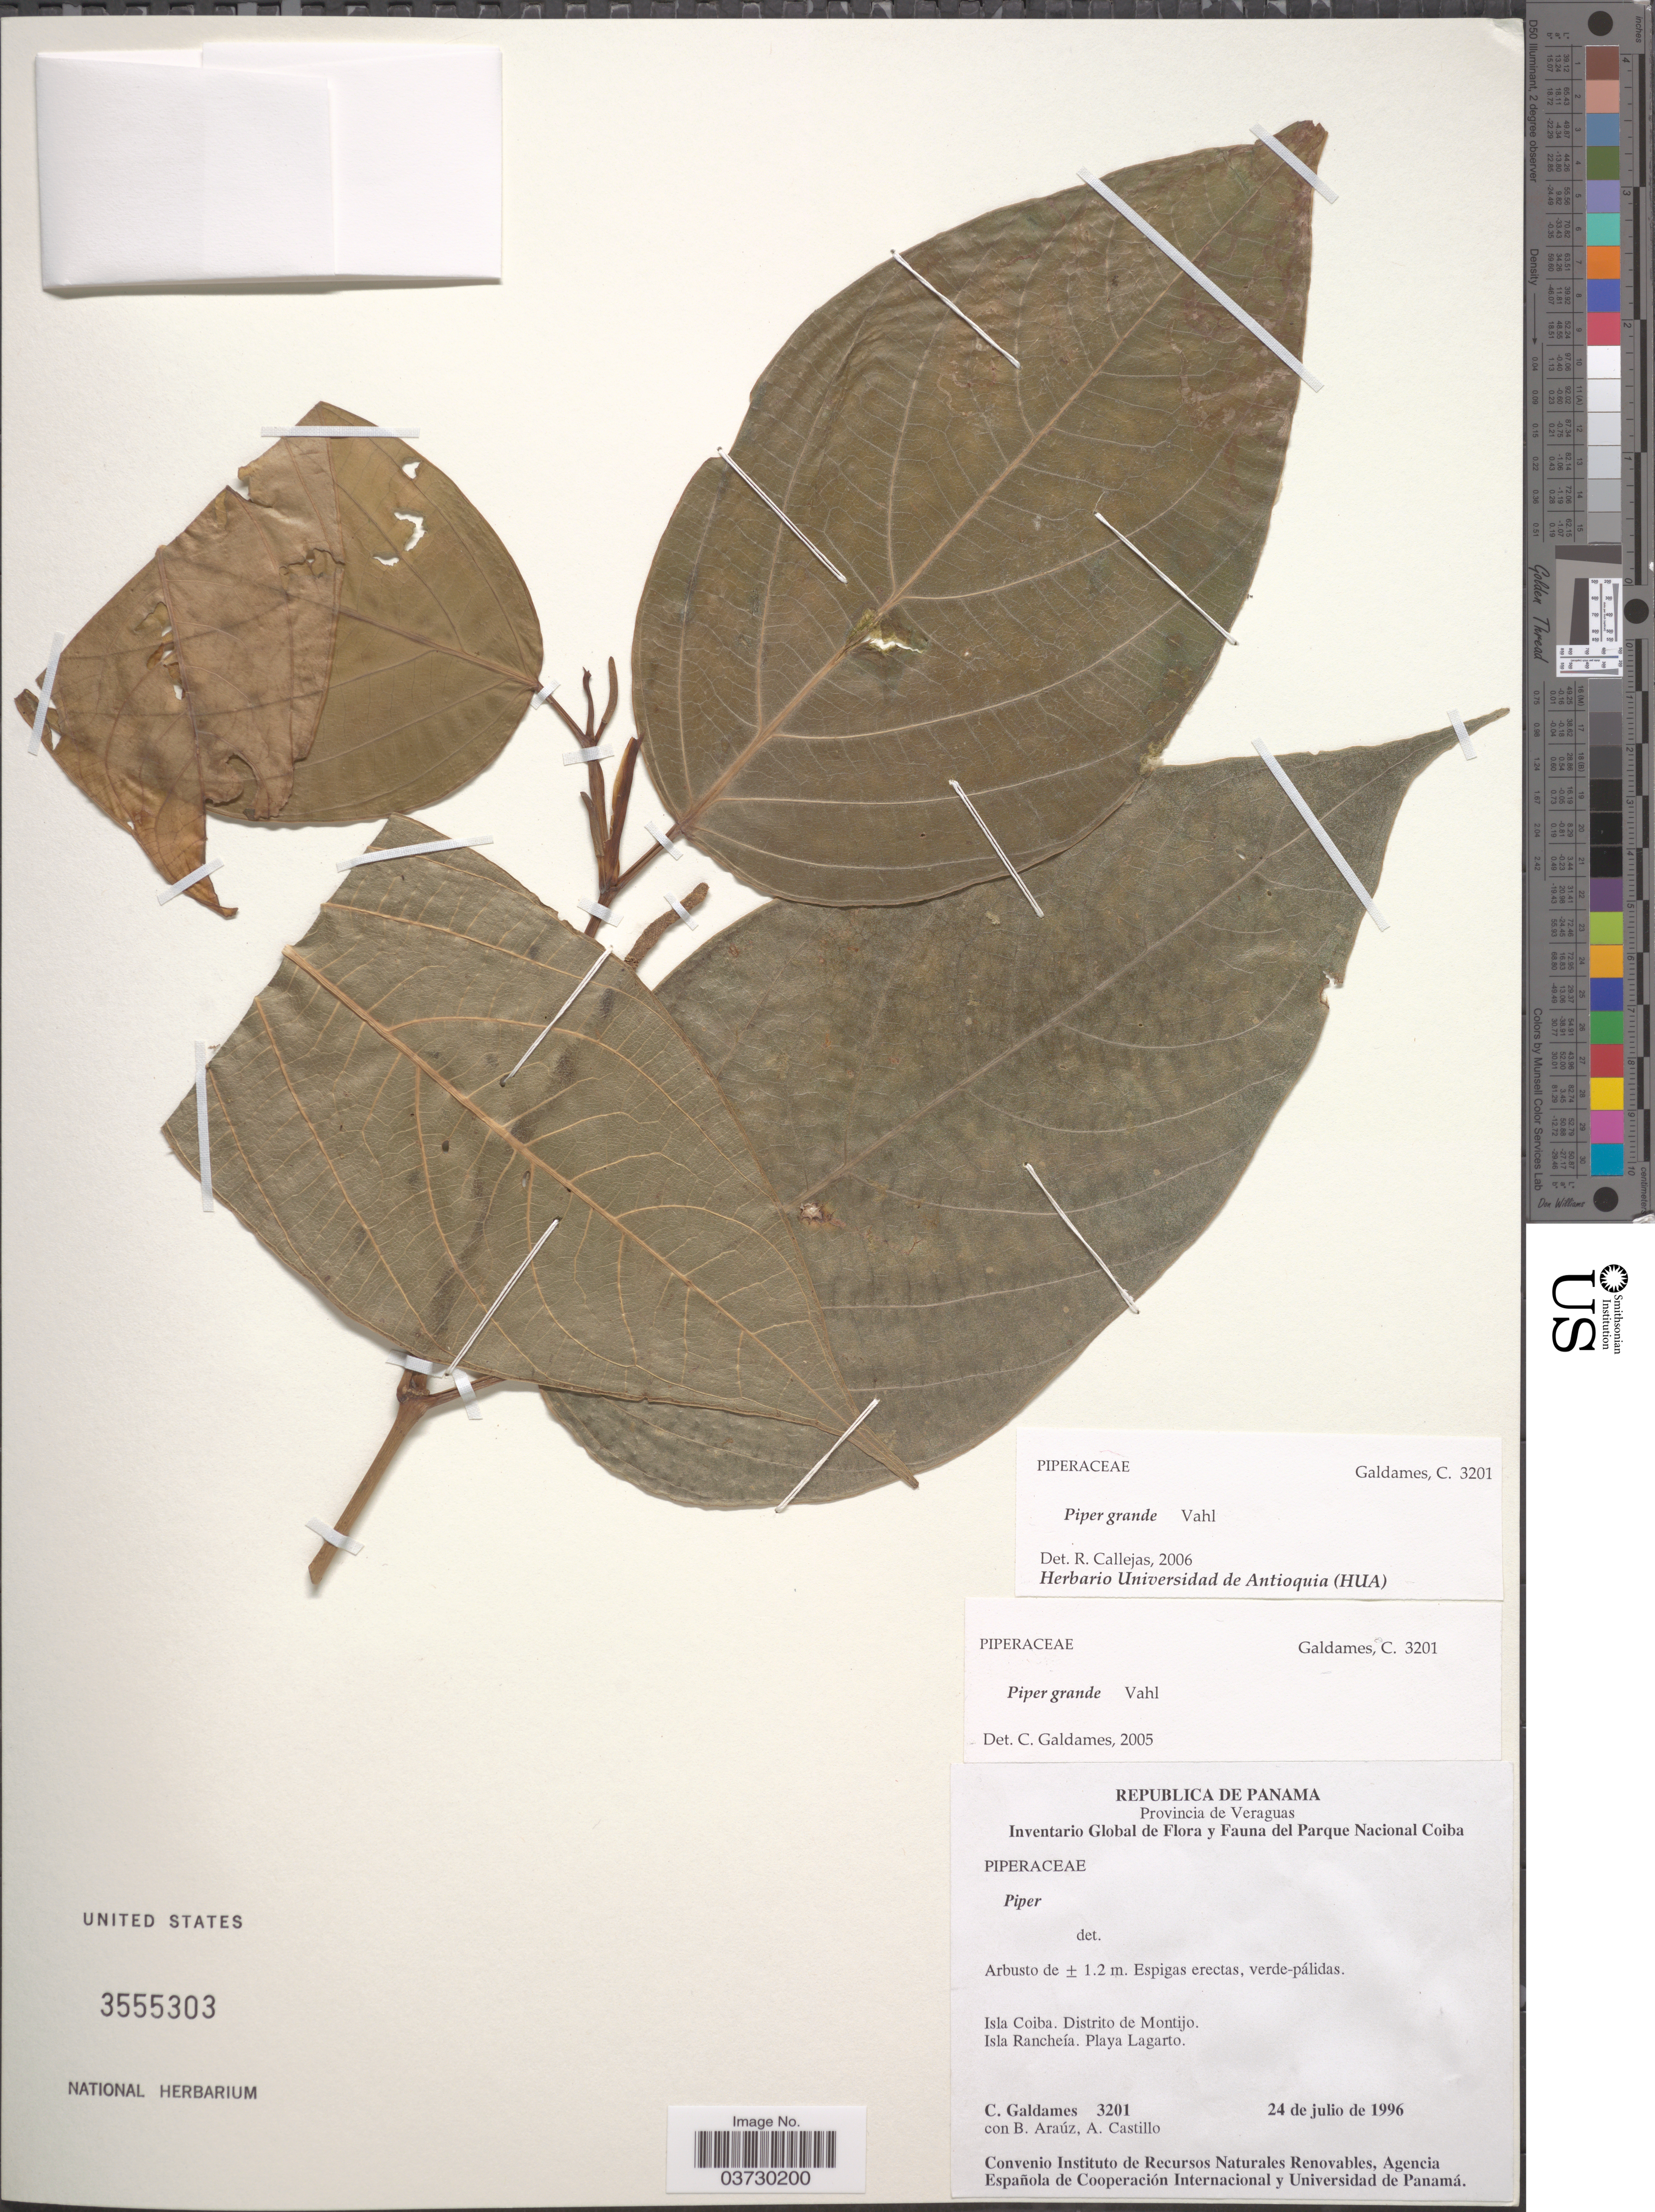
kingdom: Plantae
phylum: Tracheophyta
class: Magnoliopsida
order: Piperales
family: Piperaceae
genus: Piper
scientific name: Piper grande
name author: Vahl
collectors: C. Galdames, B. Araúz & A. Castillo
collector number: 3201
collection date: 1996-07-24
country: Panama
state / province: Veraguas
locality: Isla Coiba. Distrito de Montijo. Isla Rancheía. Playa Lagarto.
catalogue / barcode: US 3555303